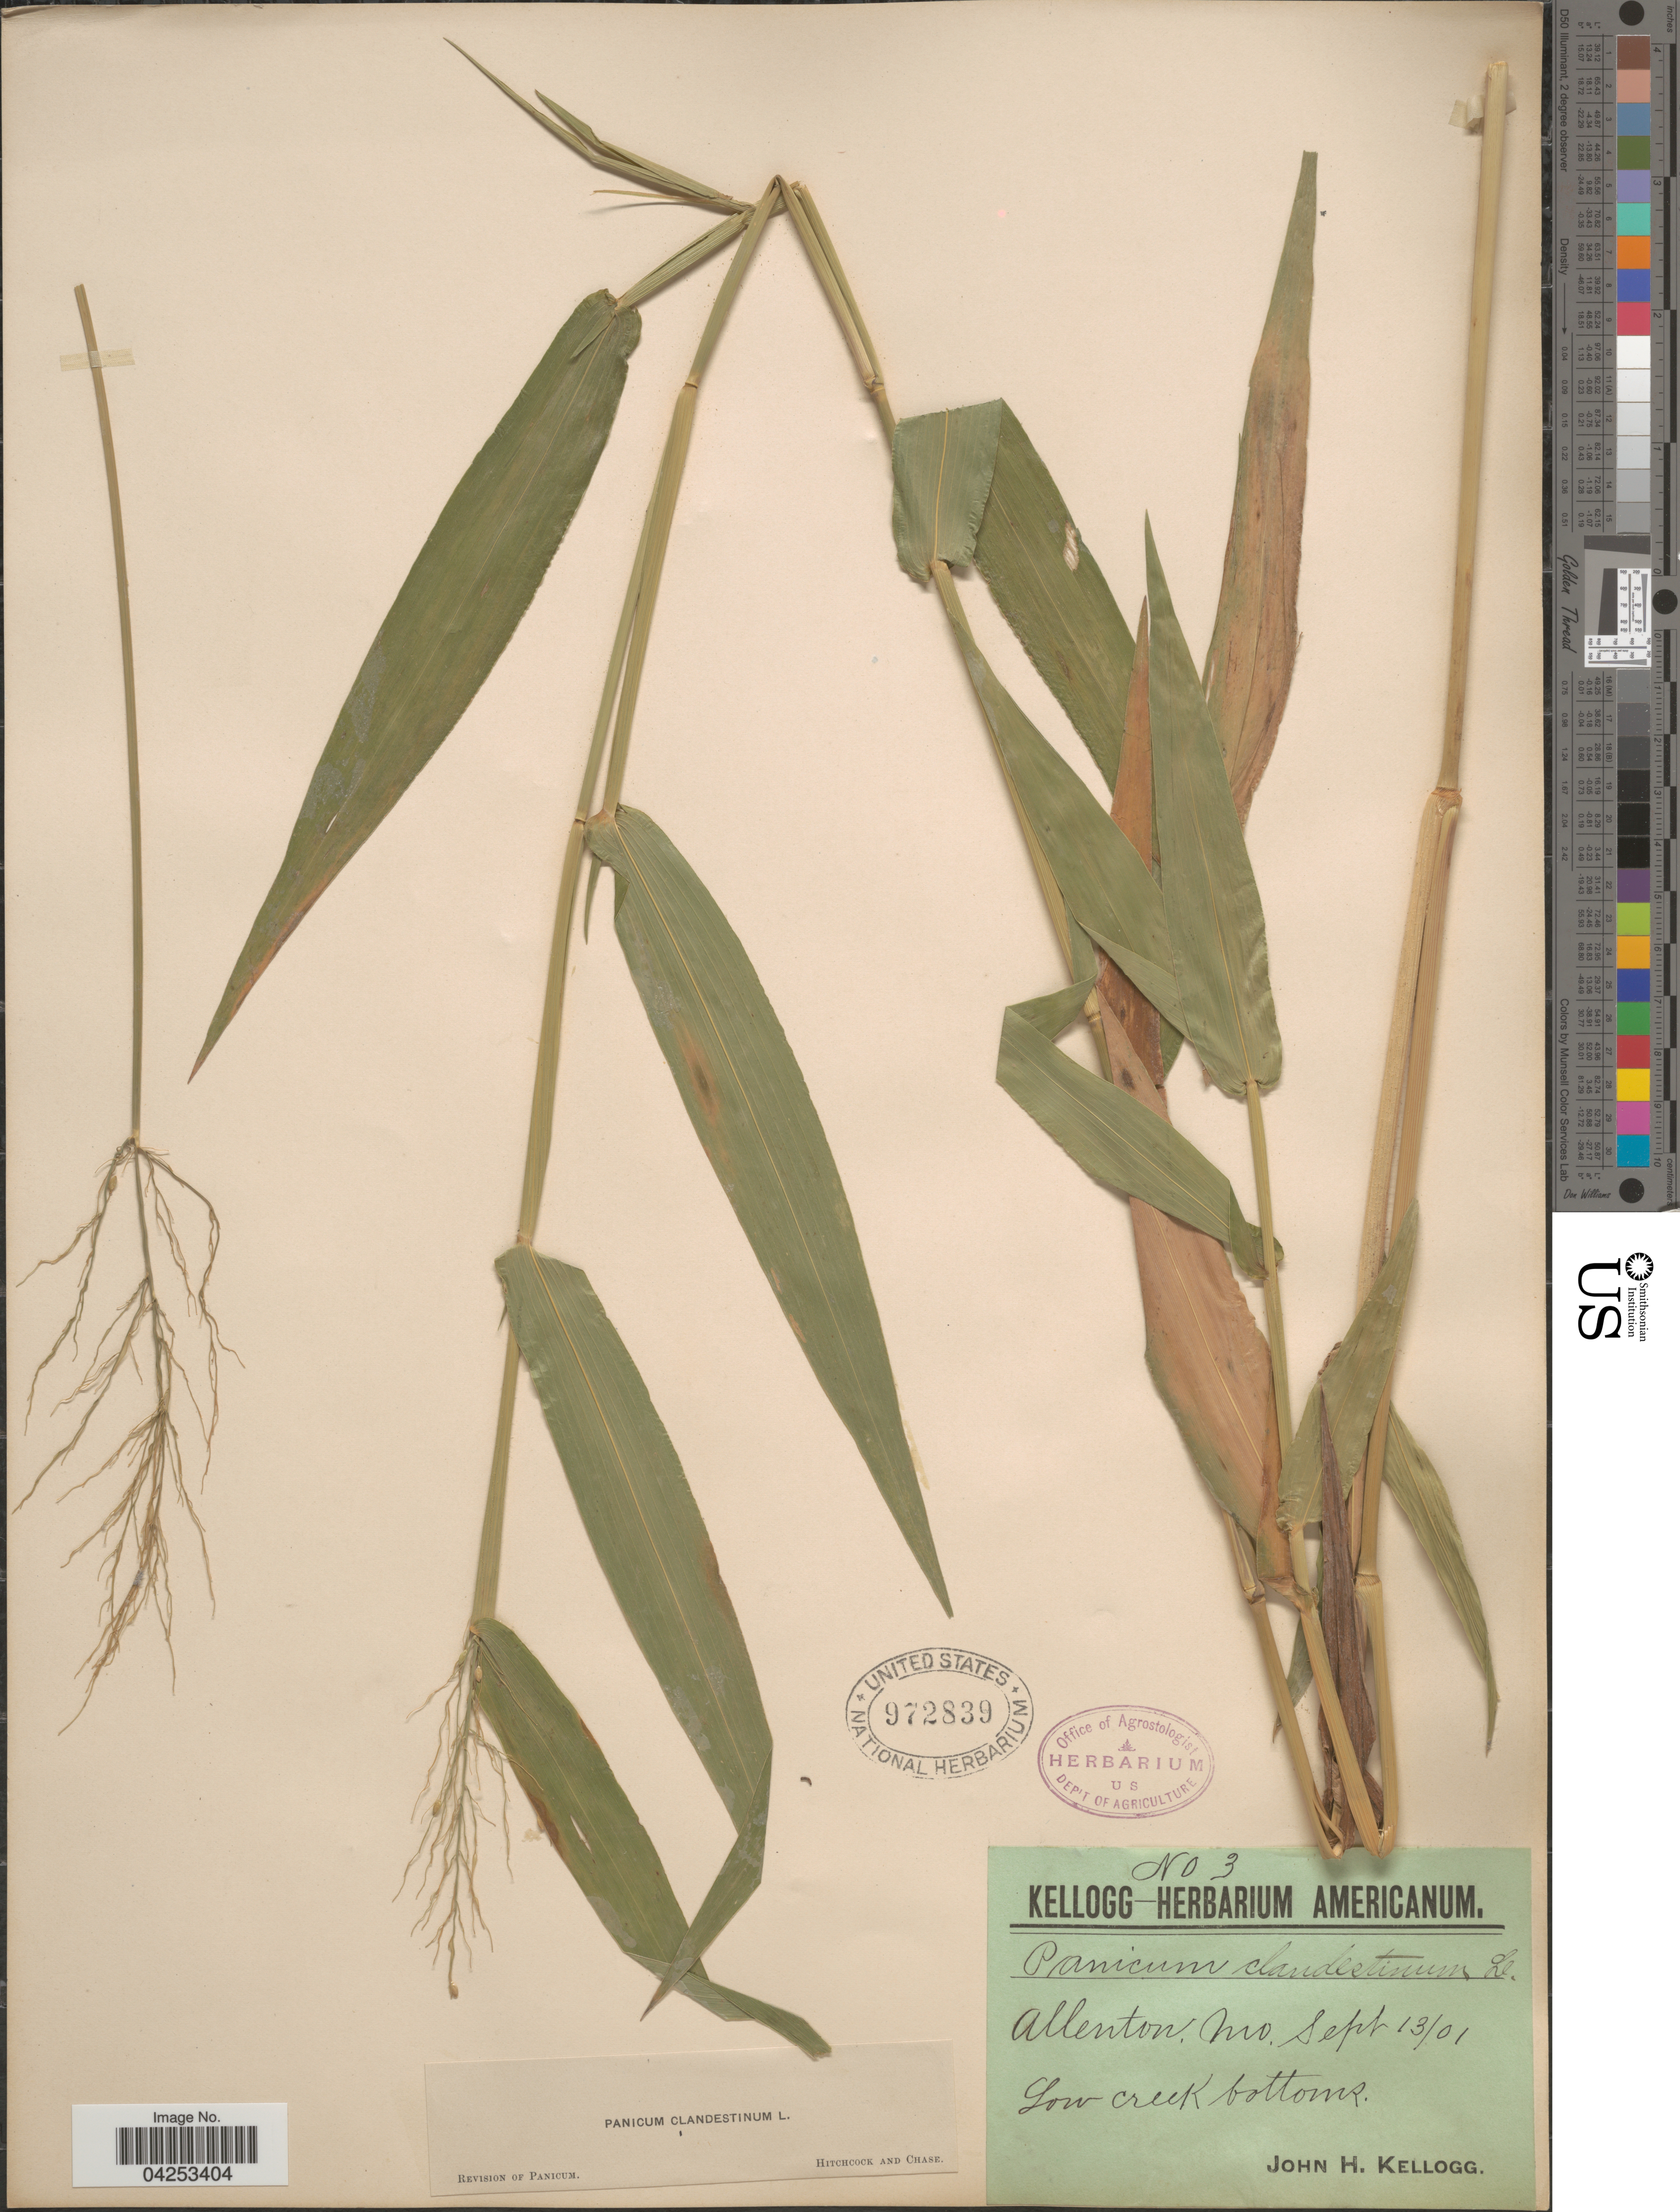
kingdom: Plantae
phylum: Tracheophyta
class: Liliopsida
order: Poales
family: Poaceae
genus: Dichanthelium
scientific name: Dichanthelium clandestinum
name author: (L.) Gould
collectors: J. H. Kellogg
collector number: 3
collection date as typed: Transcribed d/m/y: 13/9/1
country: United States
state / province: Missouri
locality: Allenton. Low creek bottoms.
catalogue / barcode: US 972839